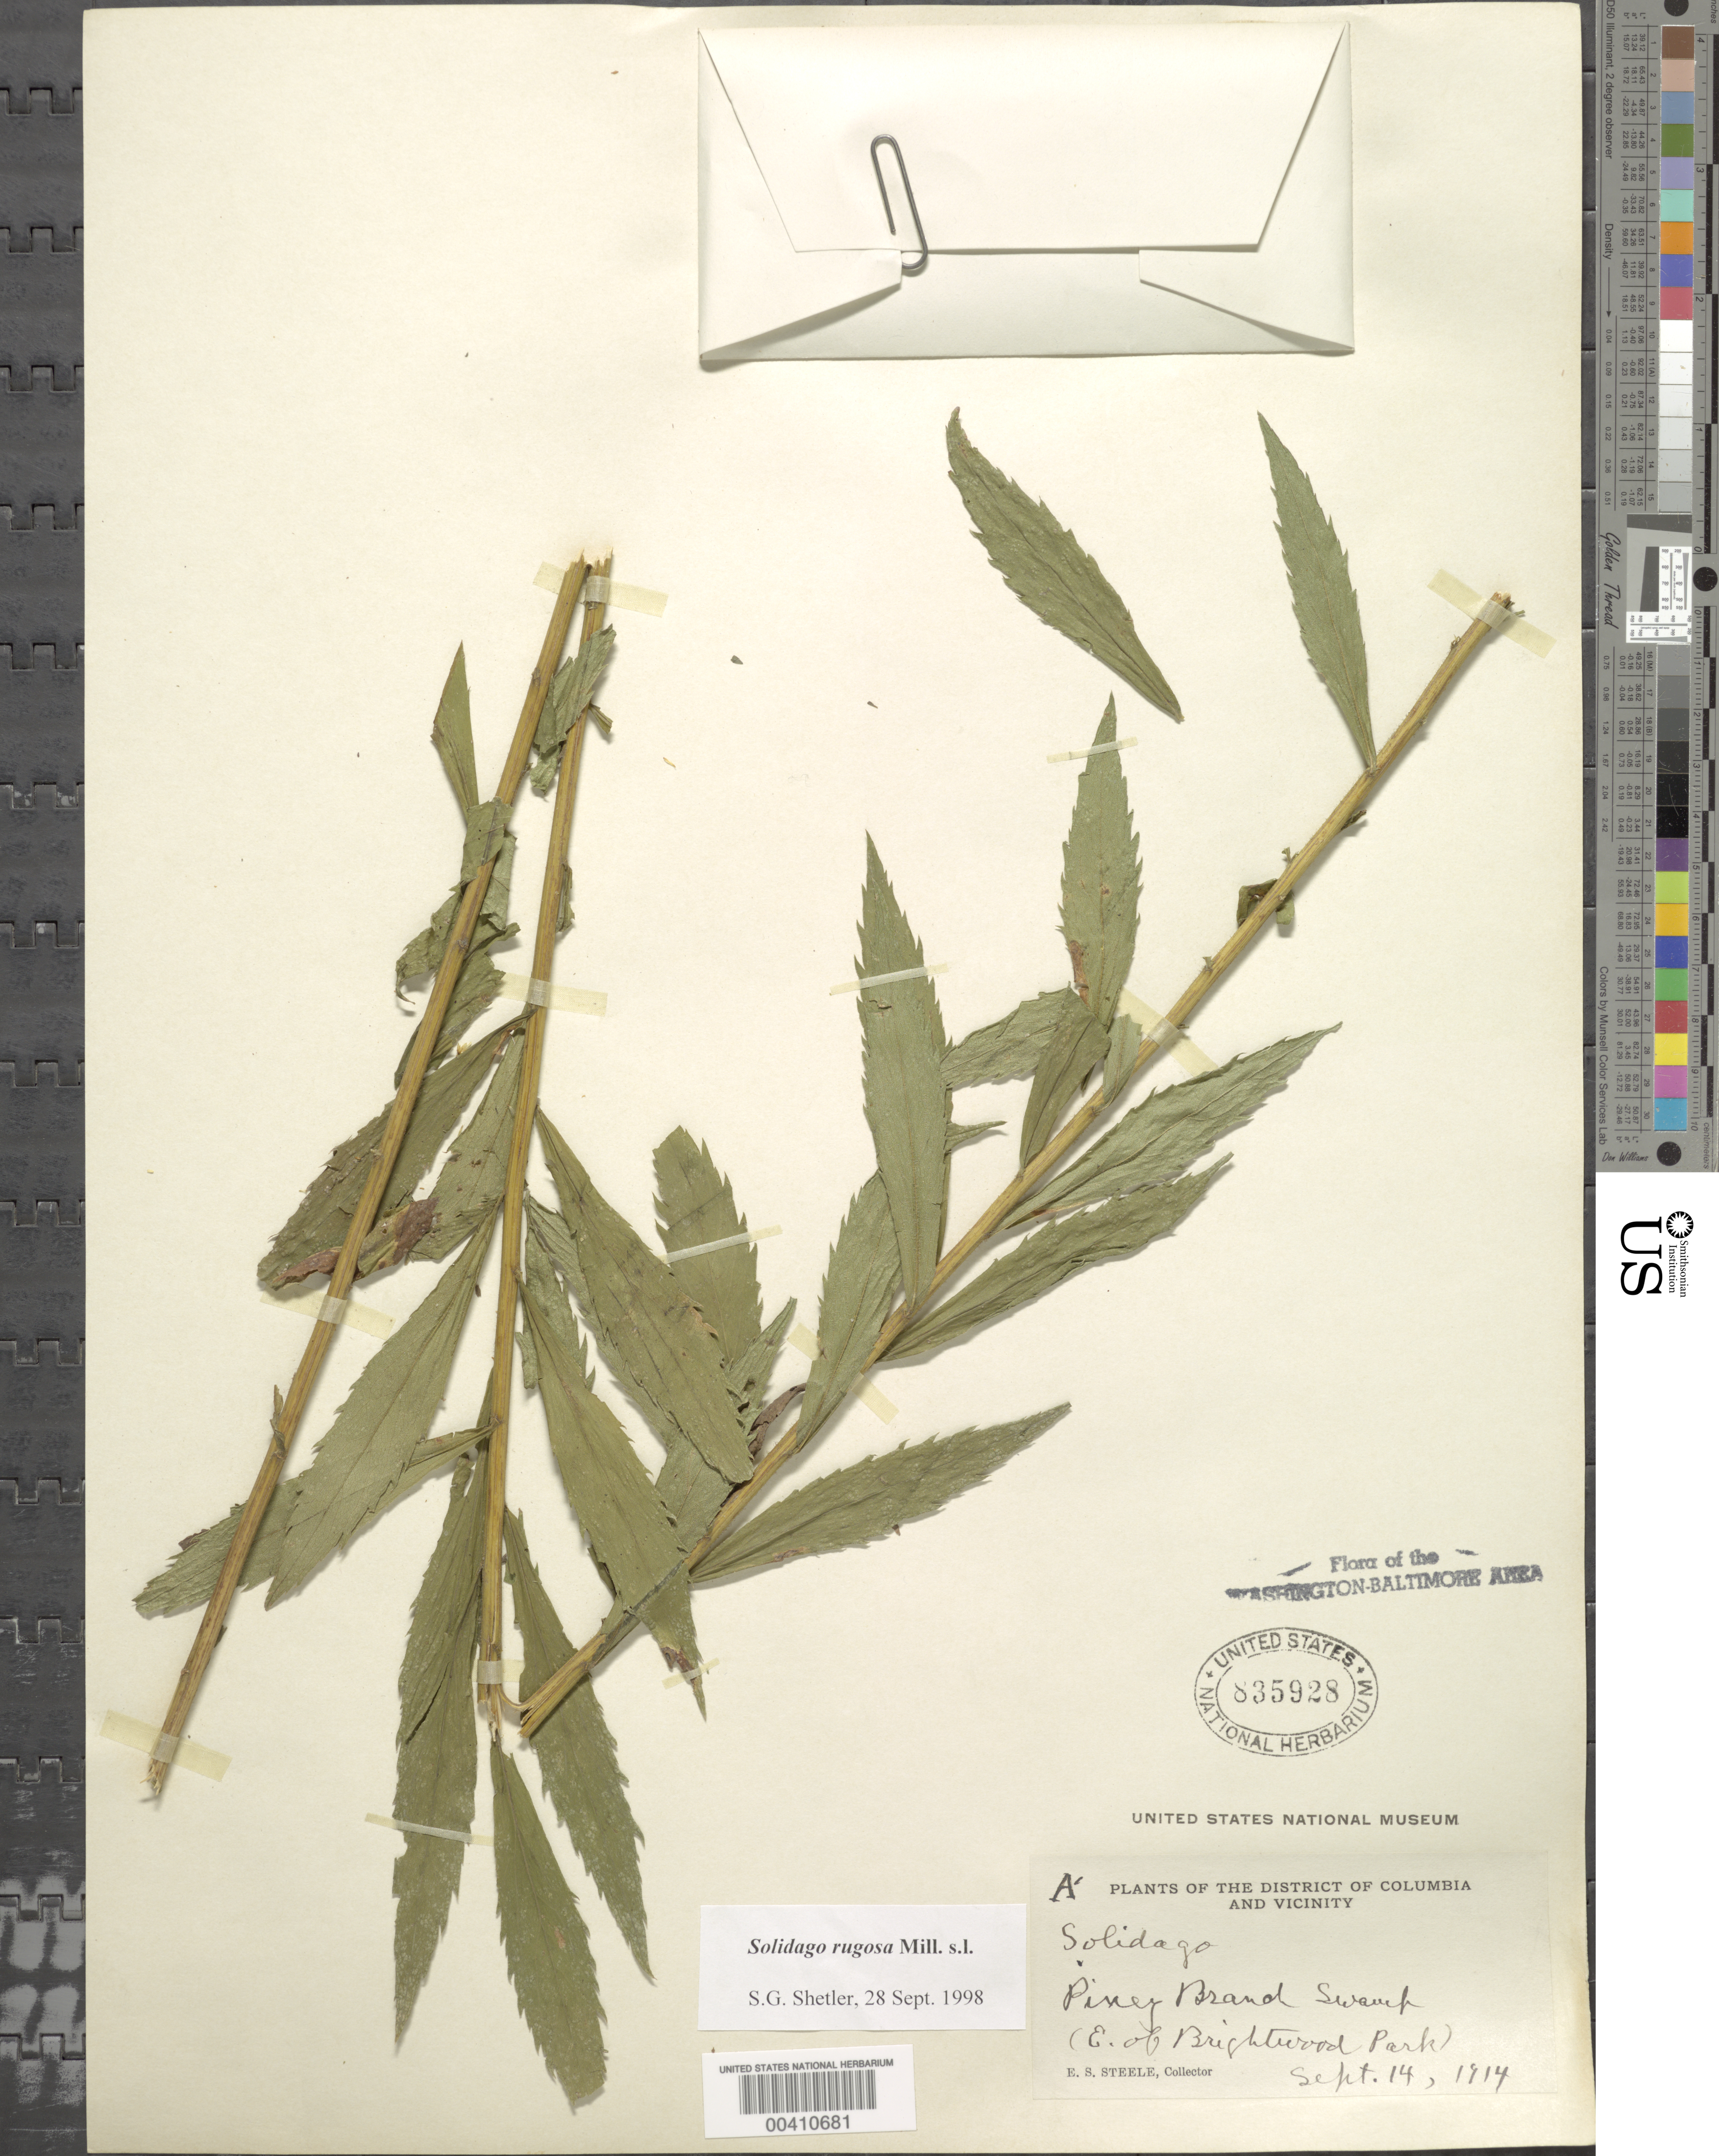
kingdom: Plantae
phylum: Tracheophyta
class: Magnoliopsida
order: Asterales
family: Asteraceae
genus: Solidago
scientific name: Solidago rugosa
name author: Mill.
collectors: E. Steele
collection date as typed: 14 Sep 1914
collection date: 1914-09-14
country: United States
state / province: District of Columbia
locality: Piney Branch Swamp (east of Brightwood Park) Rock Creek Park & vicinity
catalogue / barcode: US 835928